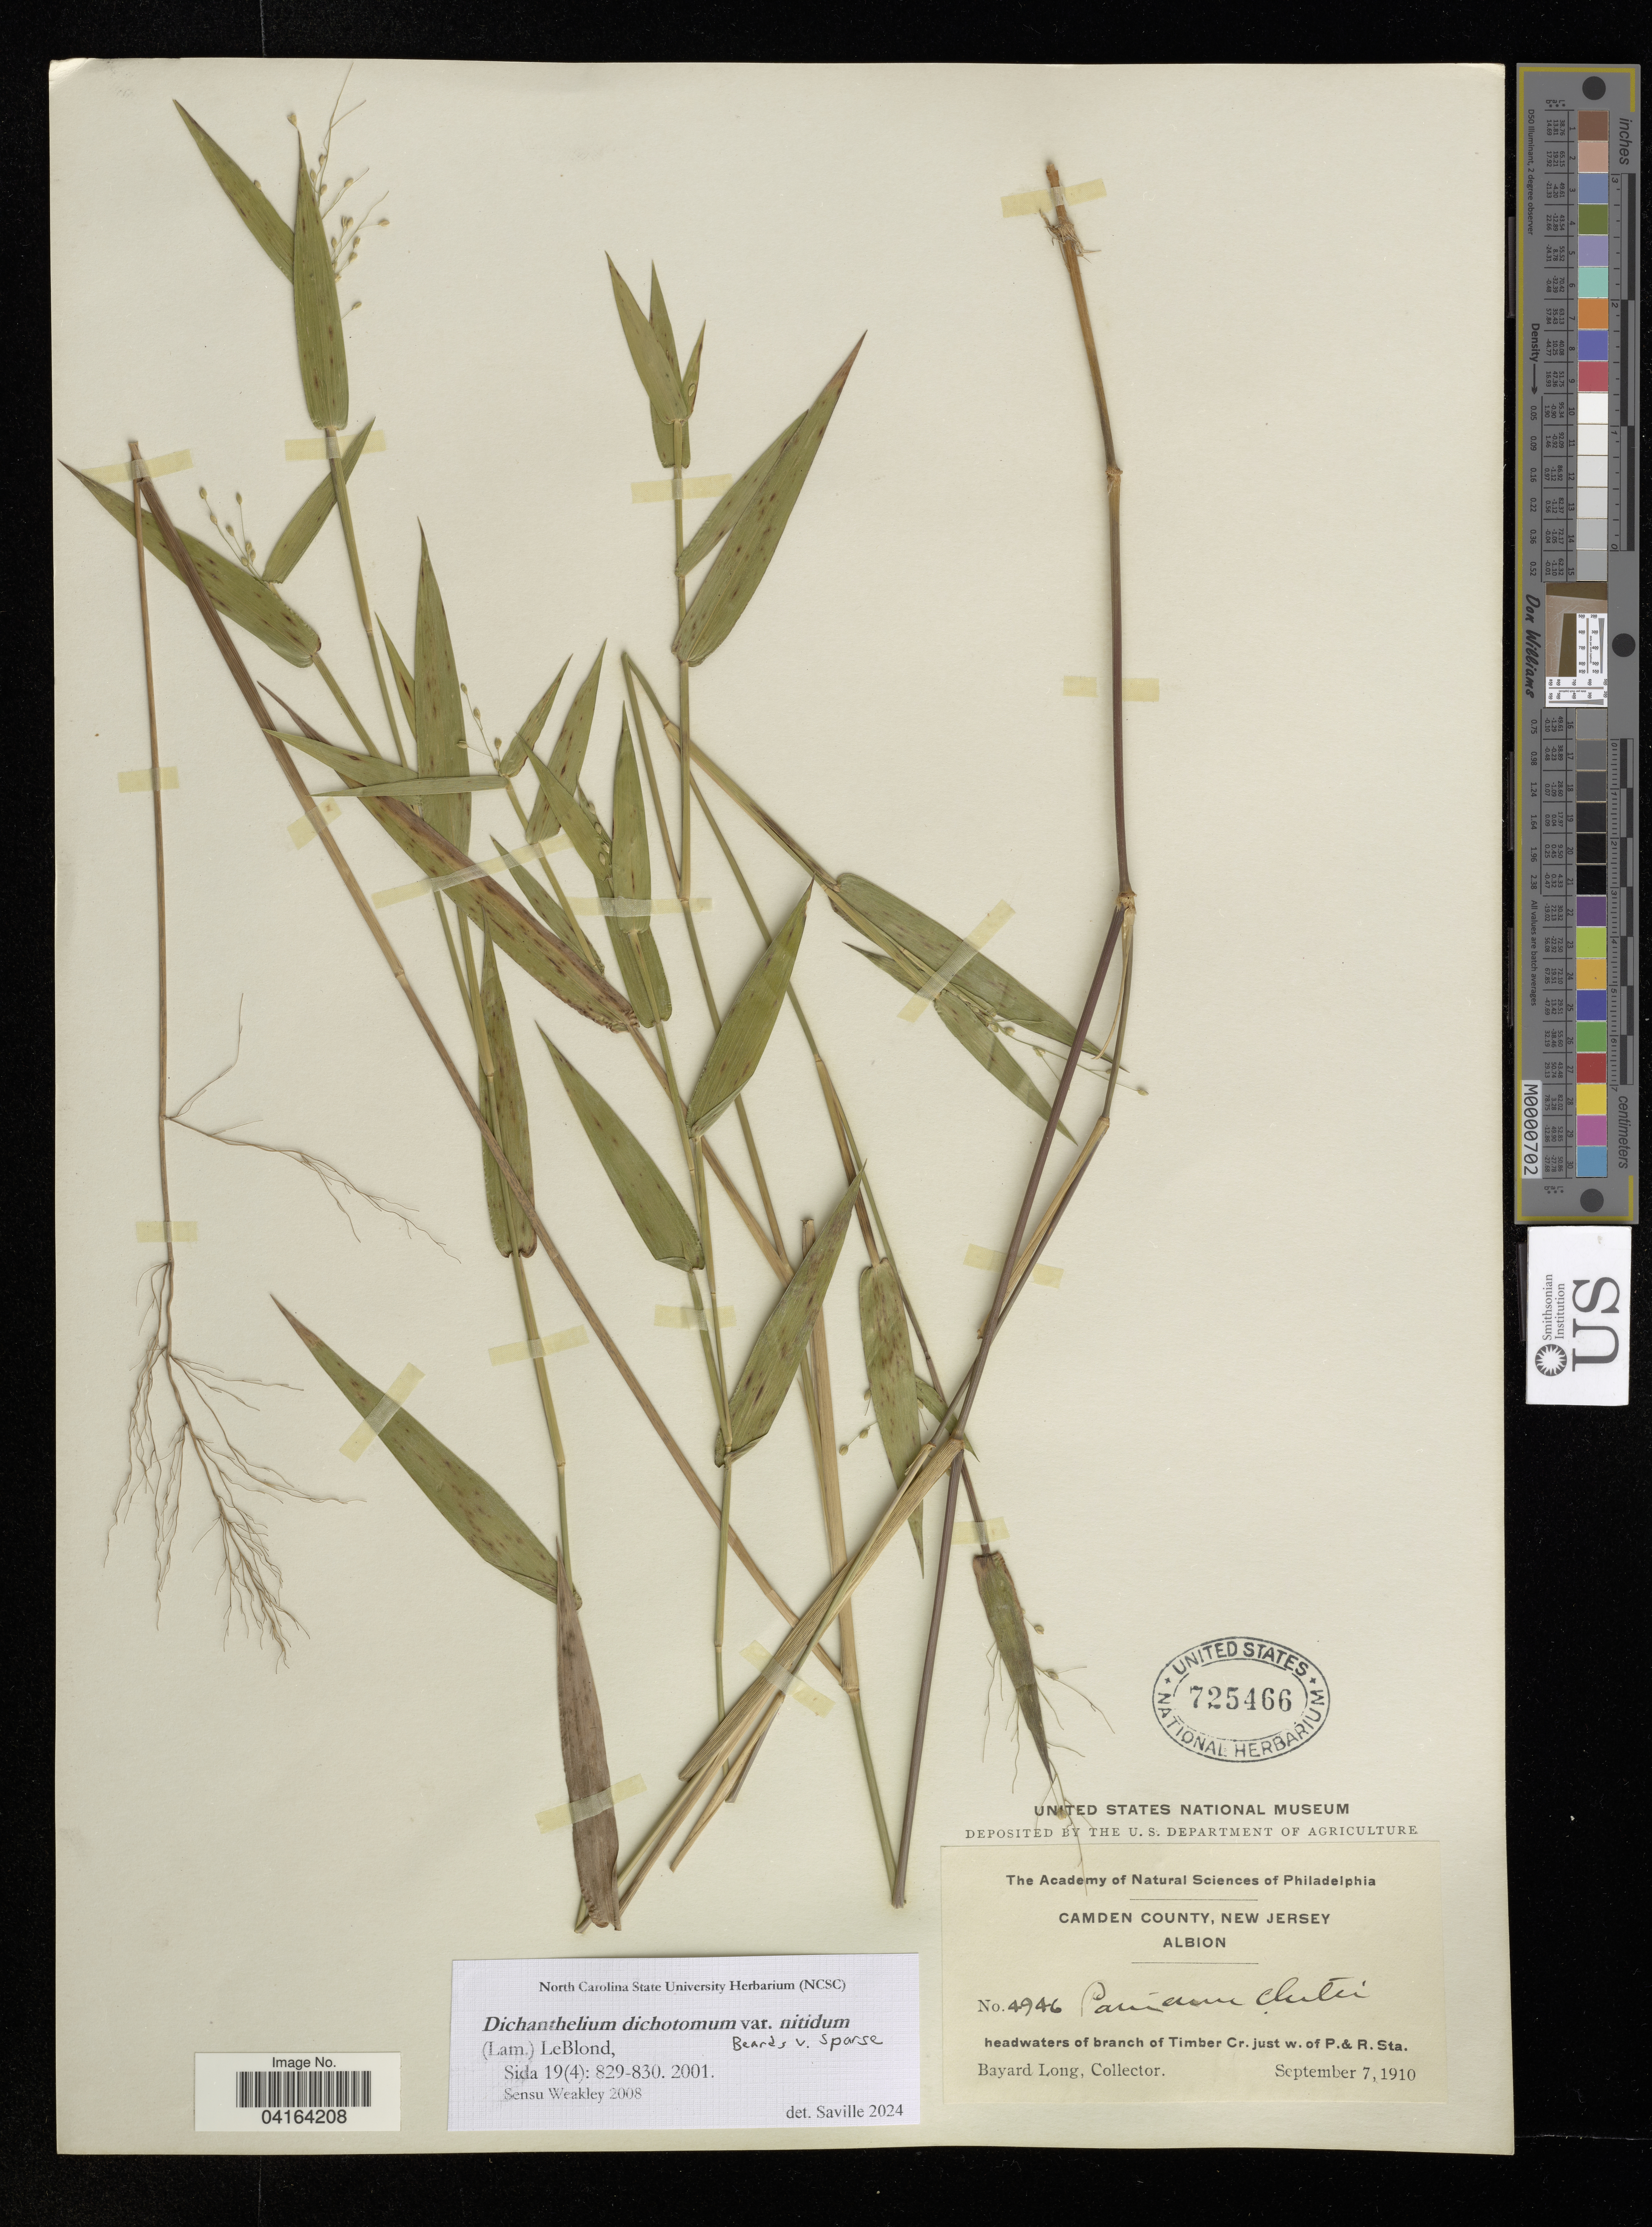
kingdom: Plantae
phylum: Tracheophyta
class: Liliopsida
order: Poales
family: Poaceae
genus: Dichanthelium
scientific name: Dichanthelium dichotomum var. nitidum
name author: (Scribn.) Kerguélen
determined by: Saville, A. C., (NCSC), North Carolina State University (UNITED STATES)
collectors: B. Long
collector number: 4946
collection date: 1910-09-07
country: United States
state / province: New Jersey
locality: Camden County. Albion. Headwaters of branch of Timber Cr. just w. of P. & R. Sta.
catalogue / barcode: US 725466